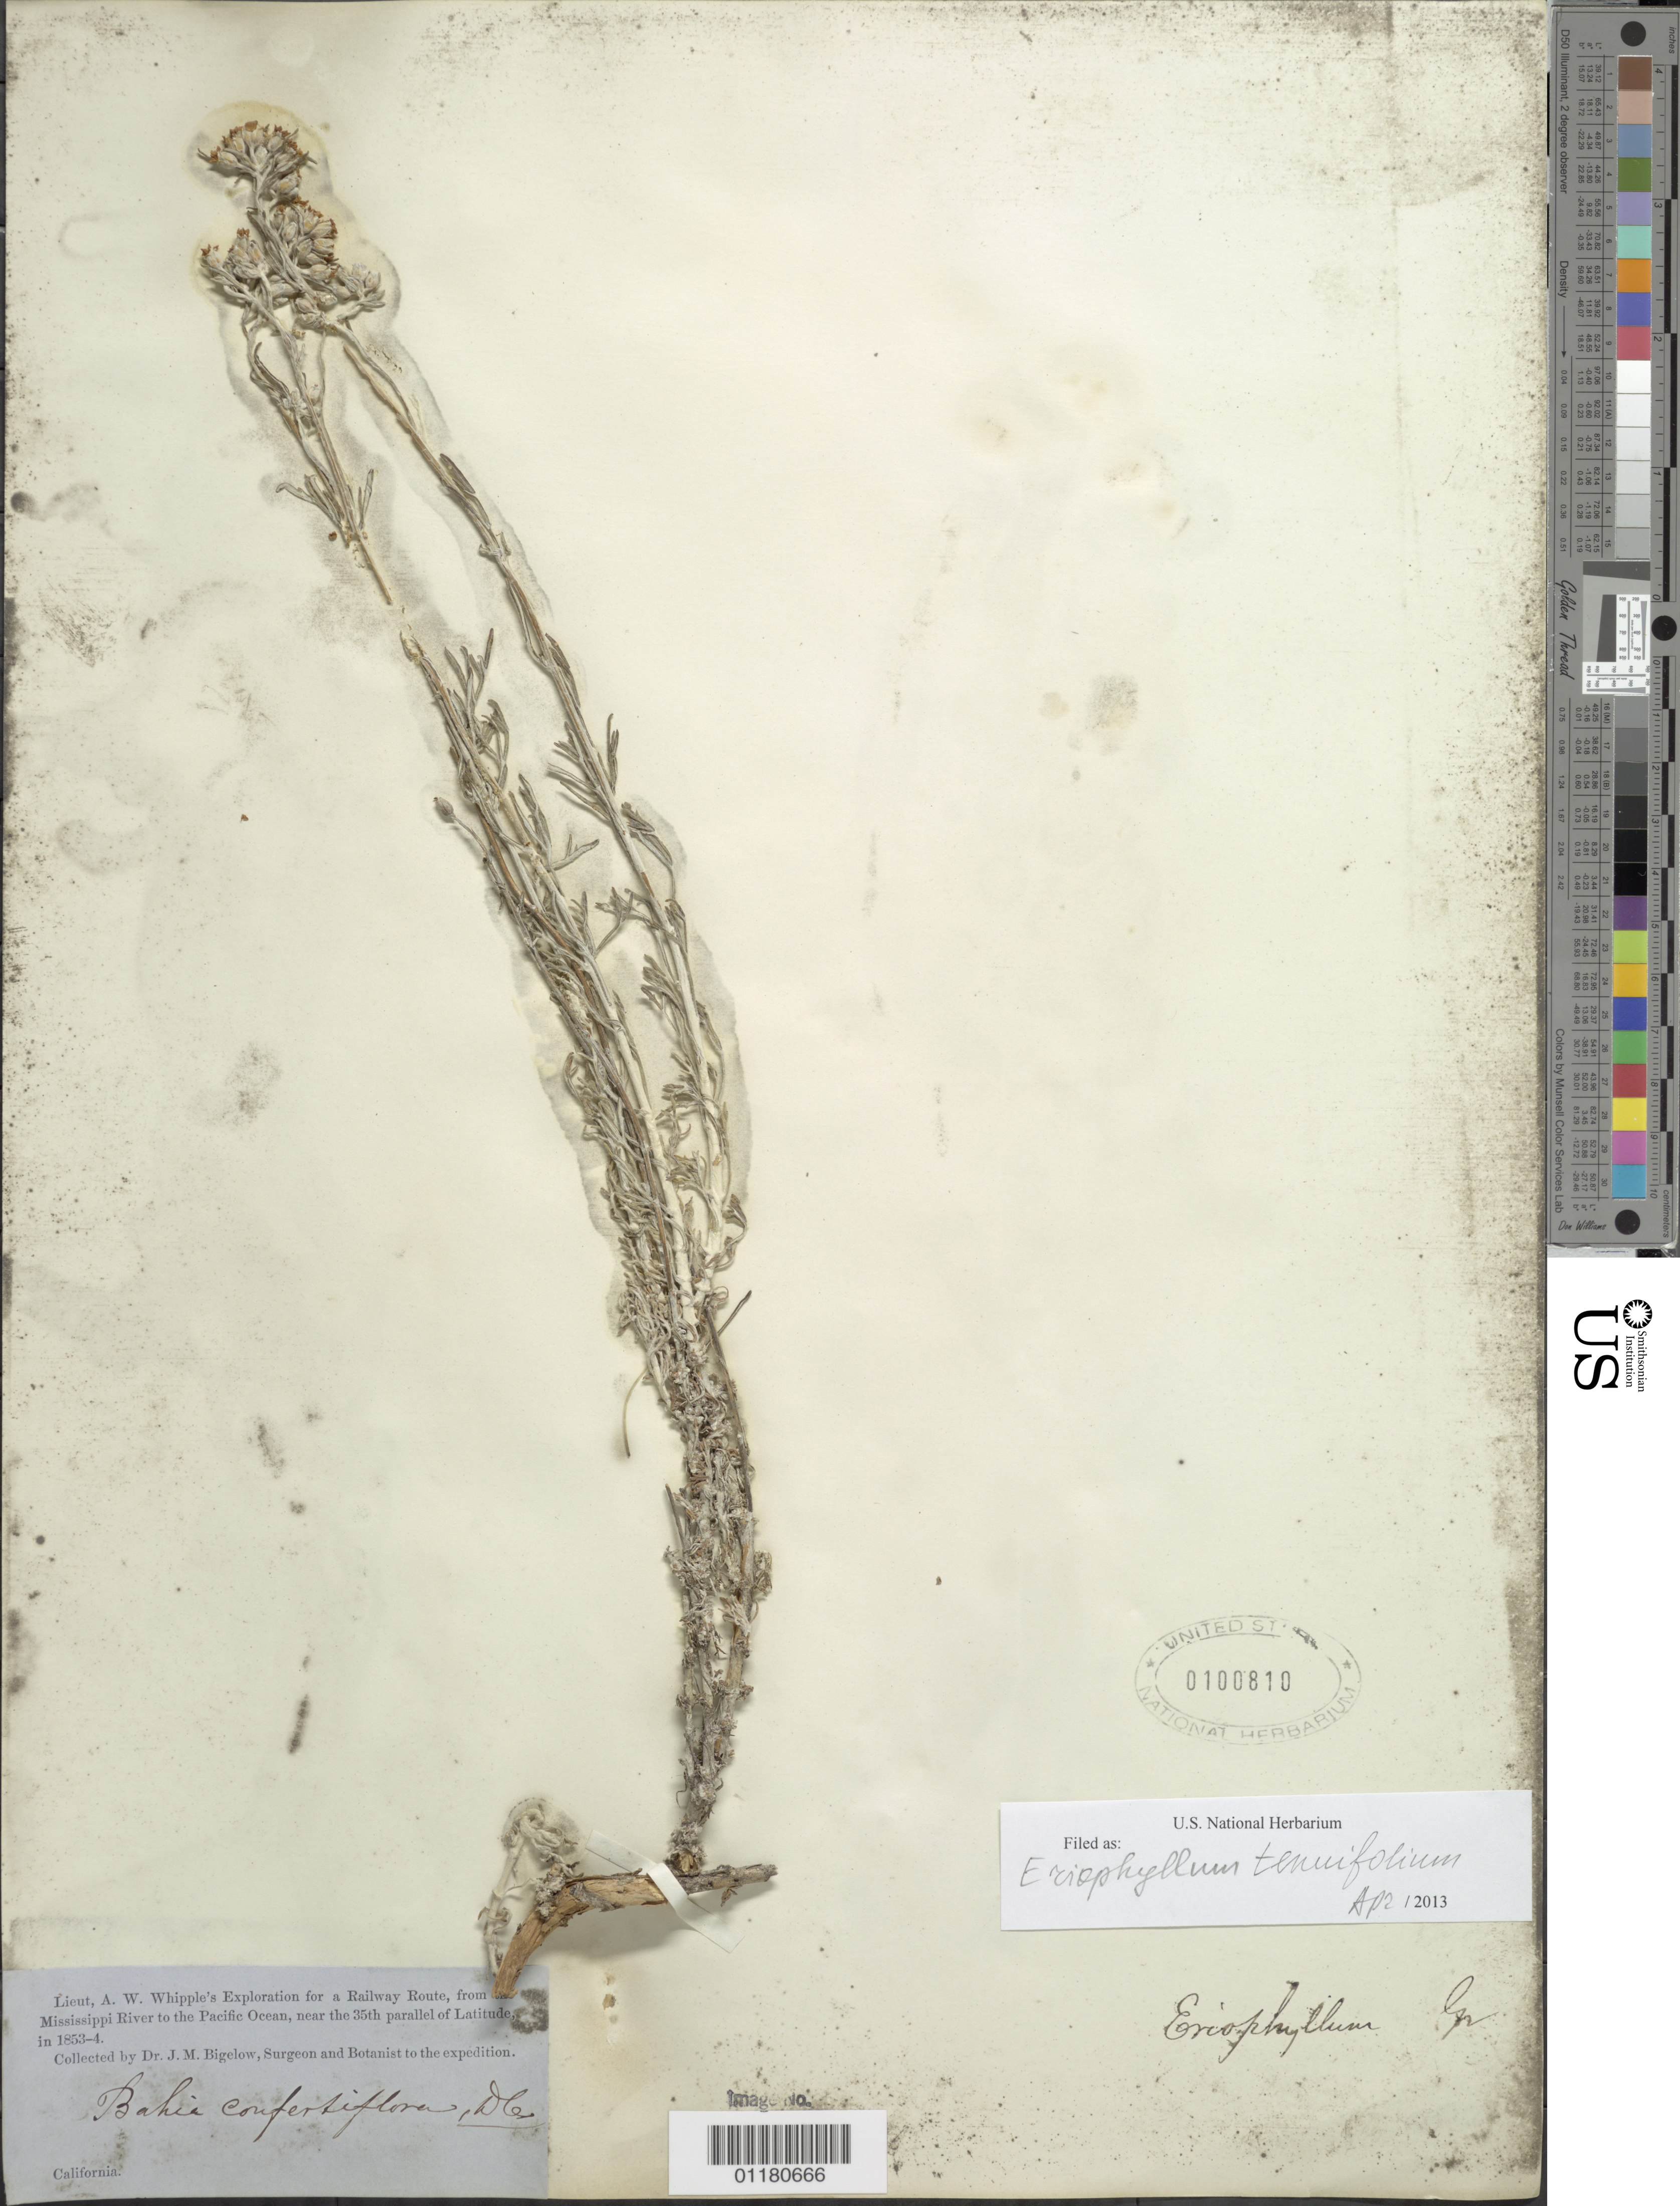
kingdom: Plantae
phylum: Tracheophyta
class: Magnoliopsida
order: Asterales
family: Asteraceae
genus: Eriophyllum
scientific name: Eriophyllum tenuifolium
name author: (DC.) Rydb.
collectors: J. M. Bigelow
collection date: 1853/1854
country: United States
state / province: California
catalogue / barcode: US 100810